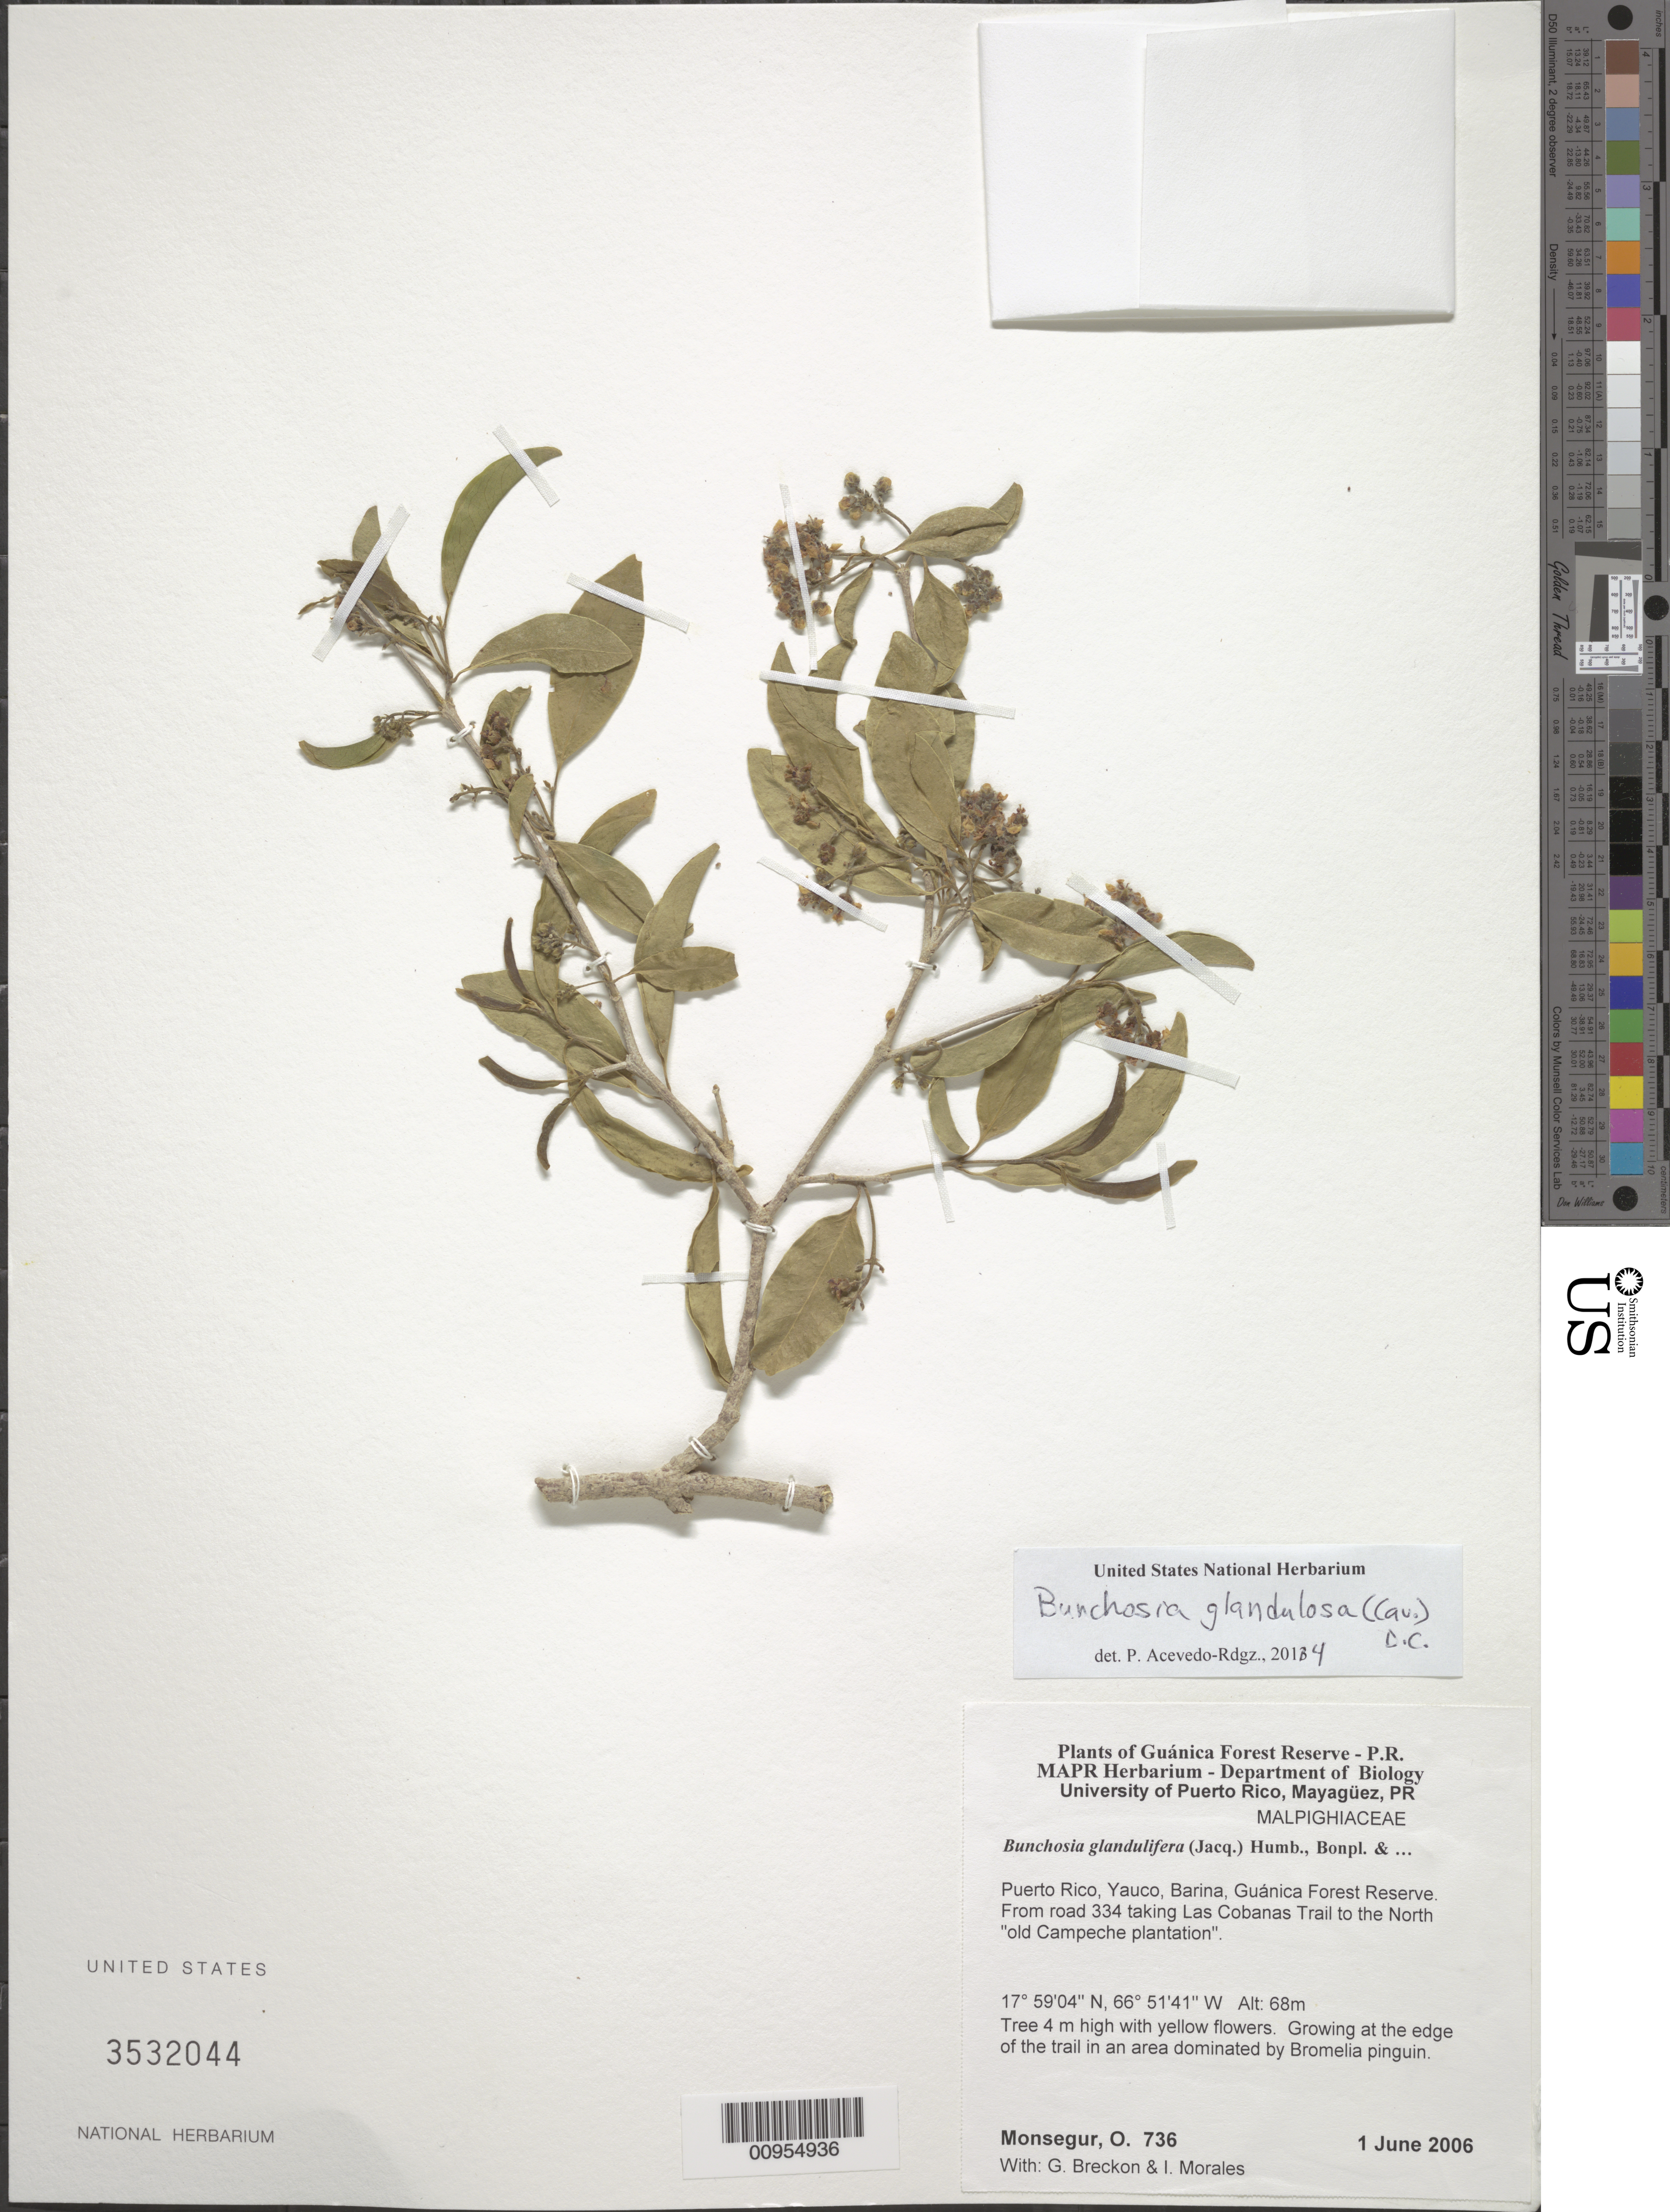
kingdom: Plantae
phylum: Tracheophyta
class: Magnoliopsida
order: Malpighiales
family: Malpighiaceae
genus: Bunchosia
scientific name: Bunchosia glandulosa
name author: (Cav.) DC.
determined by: Acevedo-Rodríguez, P., (BOT), Smithsonian Institution - National Museum of Natural History (UNITED STATES)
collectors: O. Monsegur, G. Breckon & I. Morales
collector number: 736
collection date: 2006-06-01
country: Puerto Rico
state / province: Yauco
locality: Barina, Guánica Forest Reserve. From road 334 taking Las Cobanas Trail to the North "old Campeche plantation".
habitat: Growing at edge of the trail in an area dominated by Bromelia pinguin.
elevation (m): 68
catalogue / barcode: US 3532044